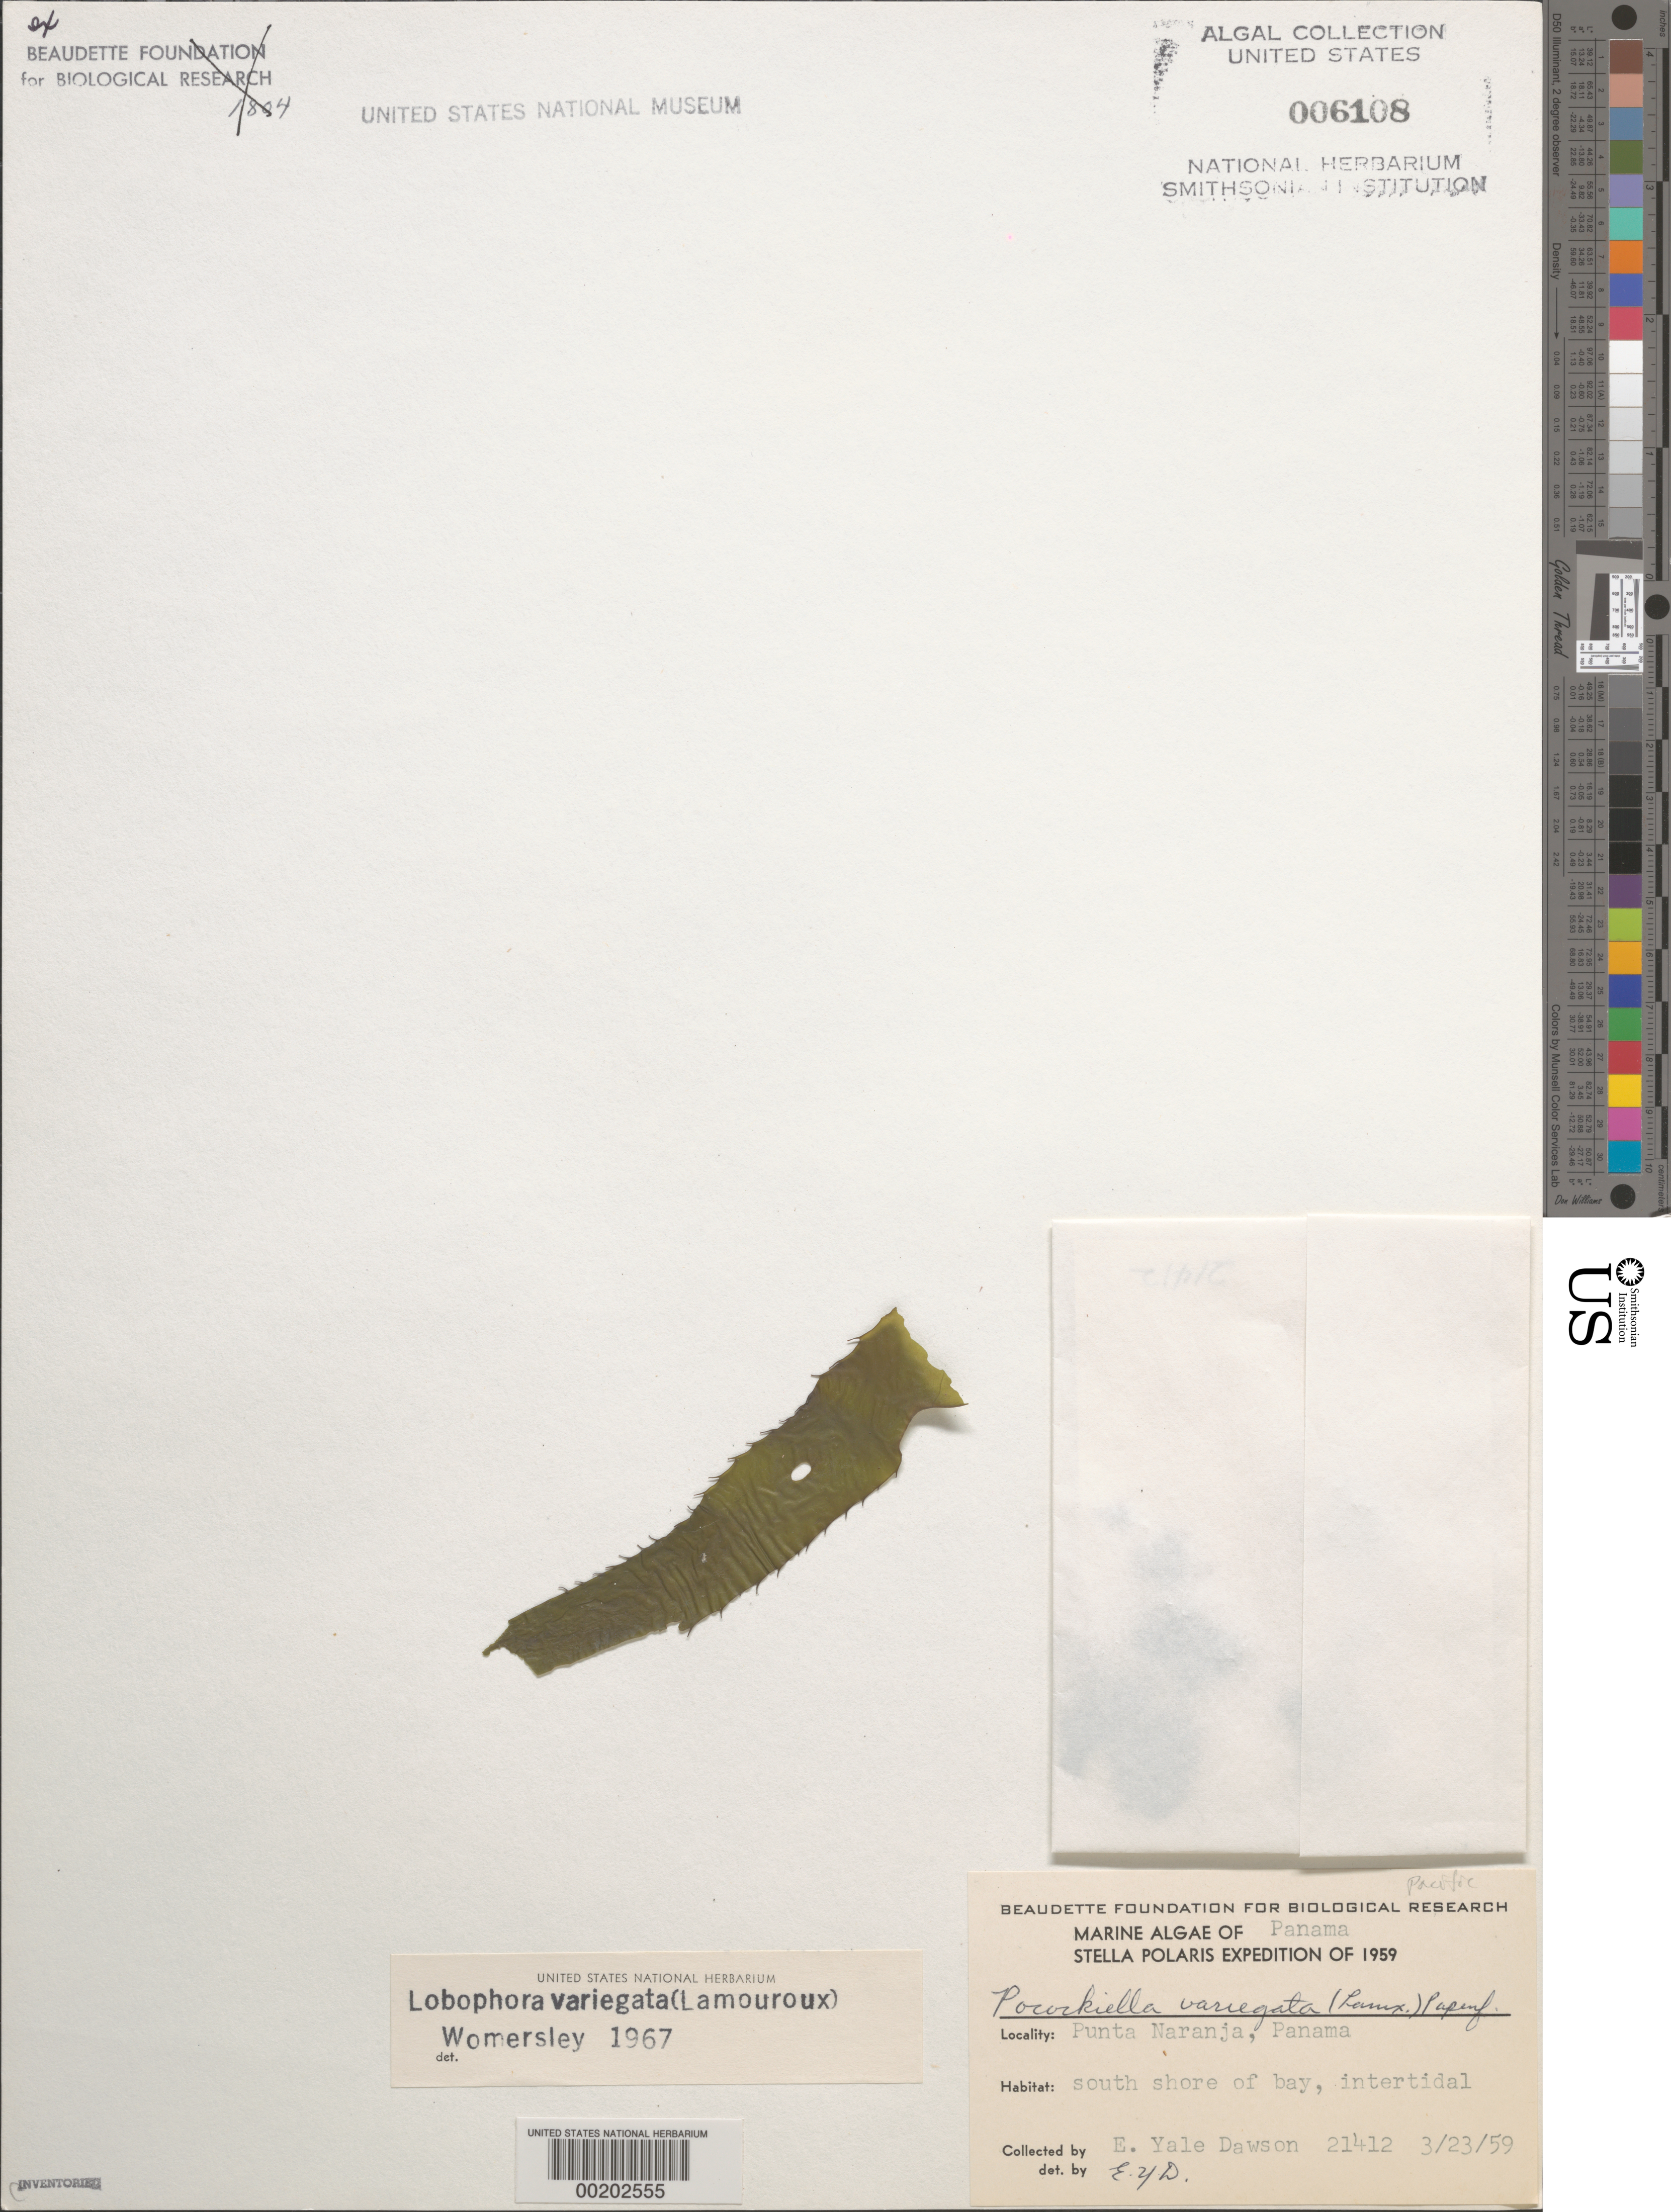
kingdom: Chromista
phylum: Ochrophyta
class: Phaeophyceae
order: Dictyotales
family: Dictyotaceae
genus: Lobophora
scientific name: Lobophora variegata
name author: (J.V.Lamouroux) Womersley & E.C. Oliveira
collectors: E. Y. Dawson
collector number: EYD 21412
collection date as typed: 23 Mar 1959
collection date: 1959-03-23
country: Panama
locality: Punta Naranja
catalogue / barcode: US 6108